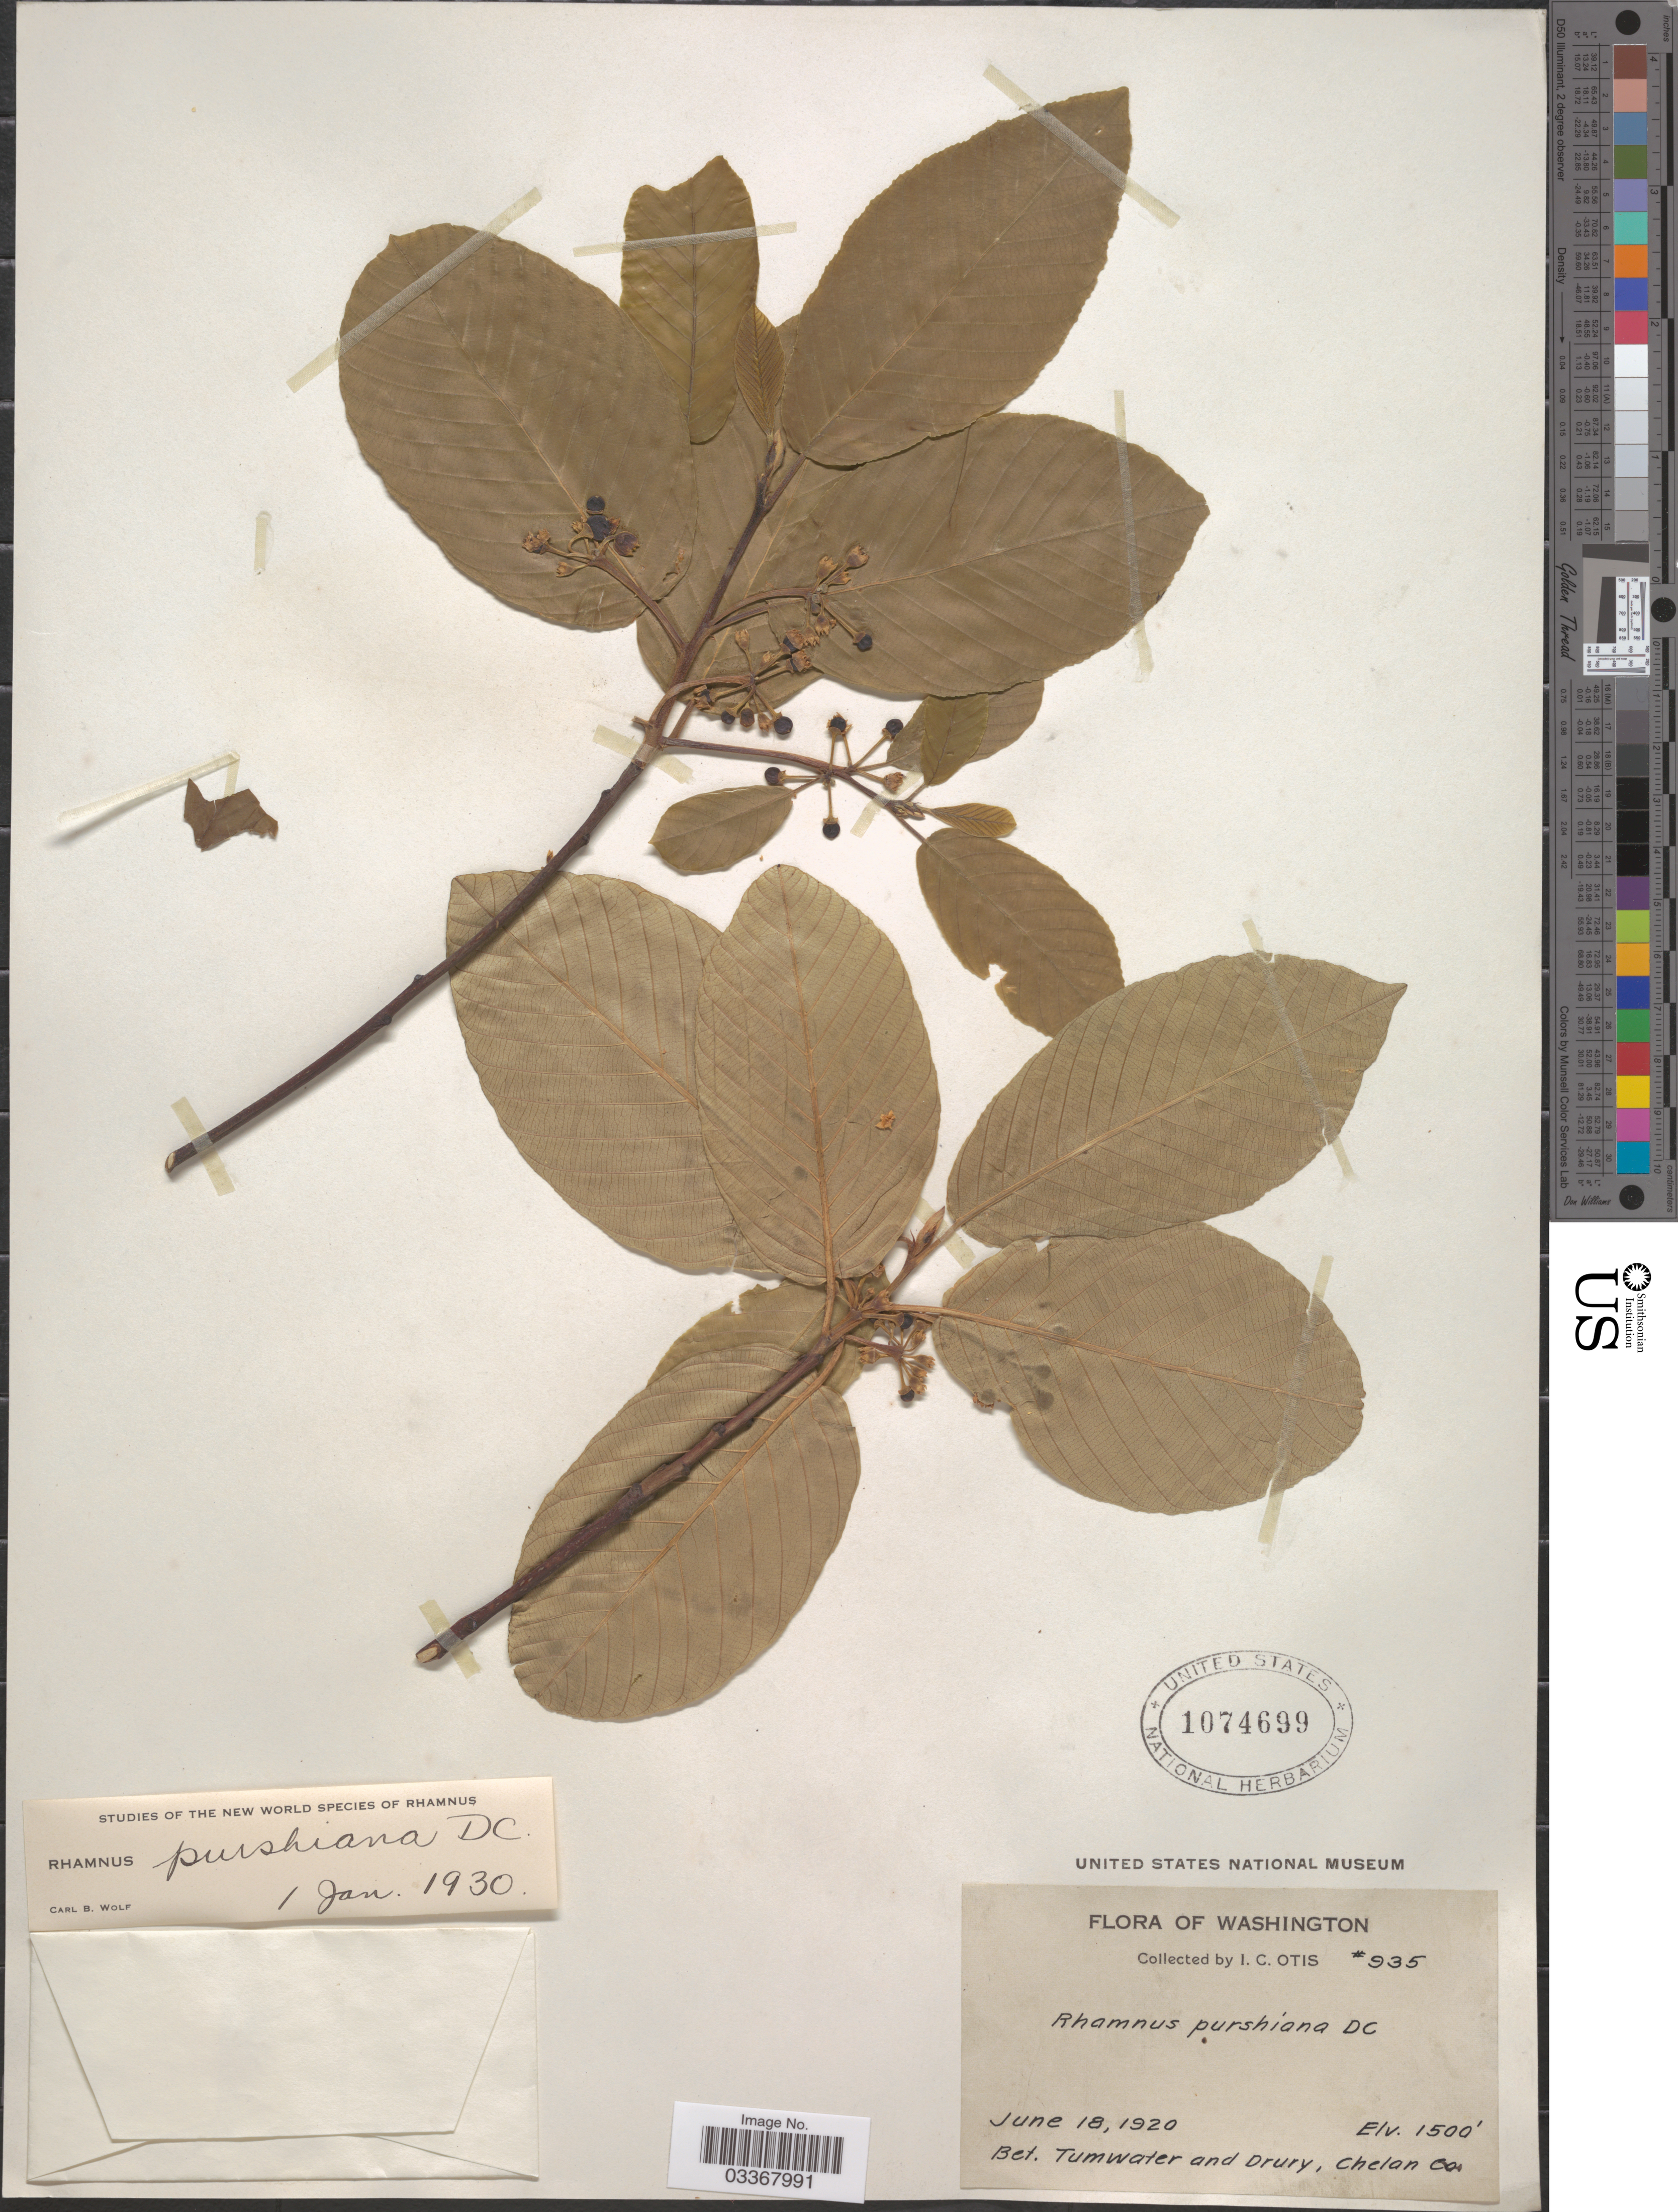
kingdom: Plantae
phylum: Tracheophyta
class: Magnoliopsida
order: Rosales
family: Rhamnaceae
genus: Frangula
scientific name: Frangula purshiana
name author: (DC.) A. Gray ex J.G. Cooper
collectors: I. C. Otis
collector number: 935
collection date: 1920-06-18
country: United States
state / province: Washington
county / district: Chelan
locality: Bet. Tumwater and Drury, Chelan Co.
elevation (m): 457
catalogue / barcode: US 1074699